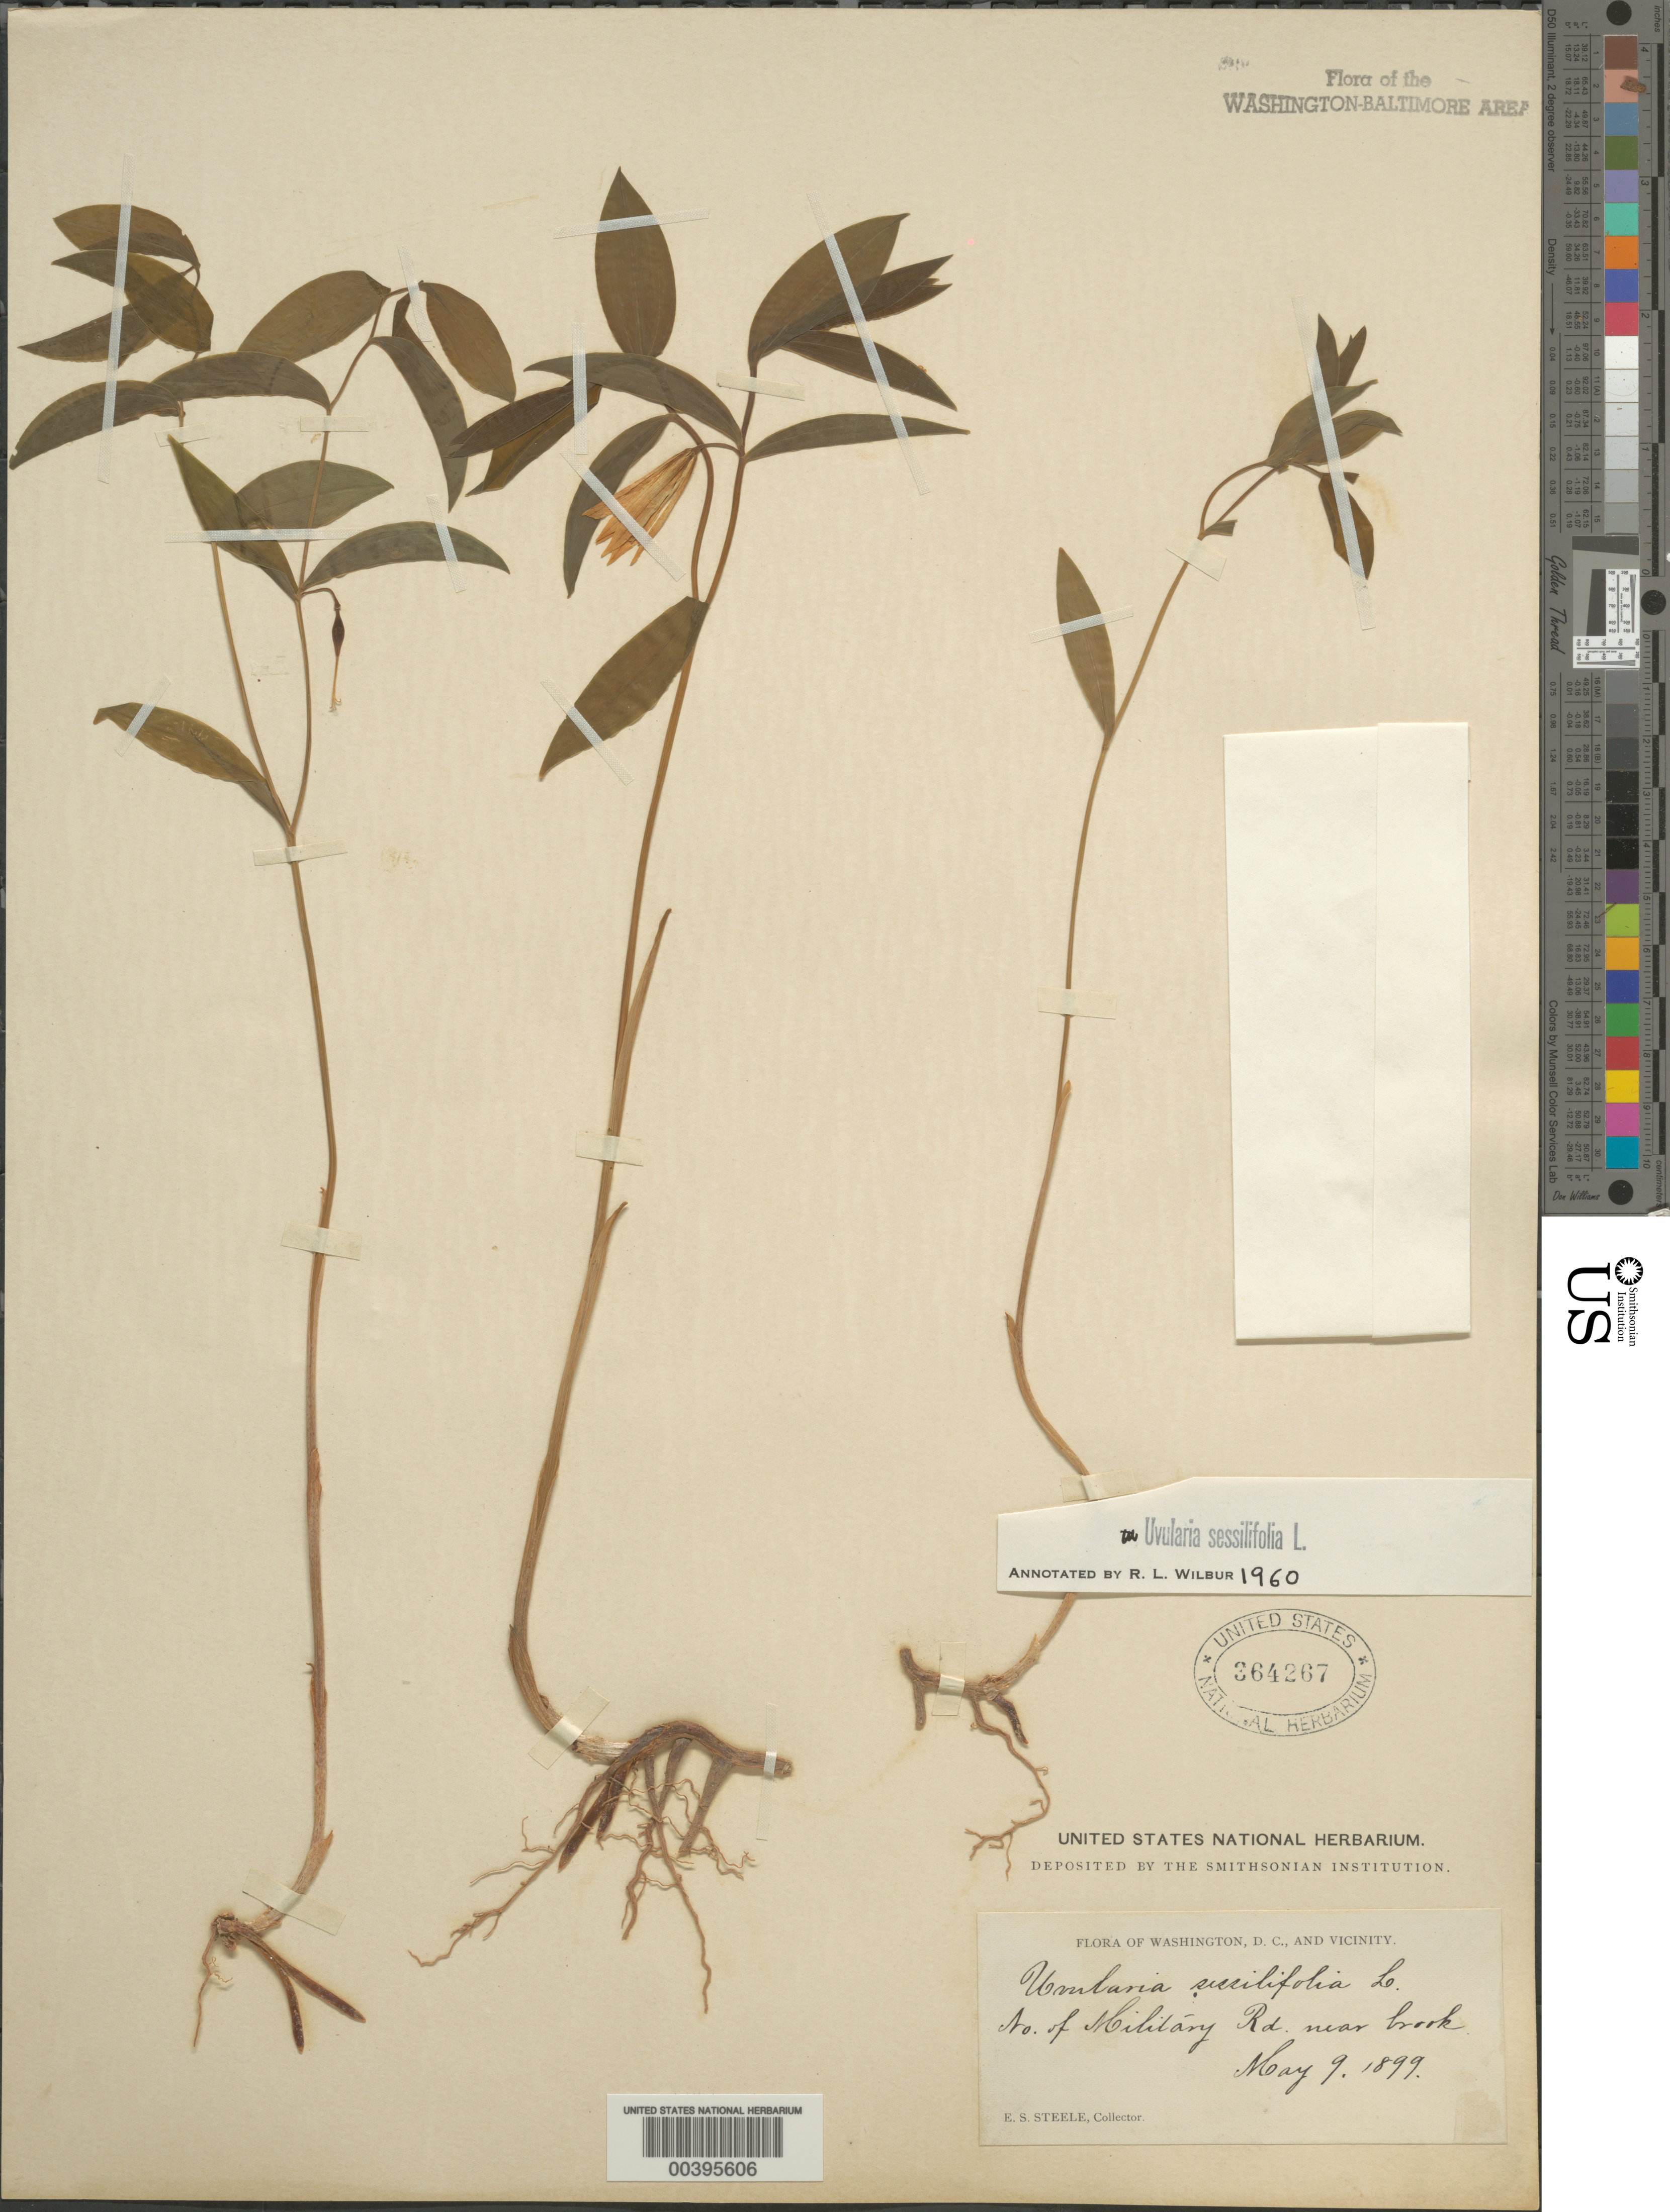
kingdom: Plantae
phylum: Tracheophyta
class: Liliopsida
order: Liliales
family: Colchicaceae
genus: Uvularia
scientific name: Uvularia sessilifolia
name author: L.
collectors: E. Steele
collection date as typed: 09 May 1899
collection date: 1899-05-09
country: United States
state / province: District of Columbia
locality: North of Military Rd. Rock Creek Park and vicinity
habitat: Near brook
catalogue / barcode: US 364267